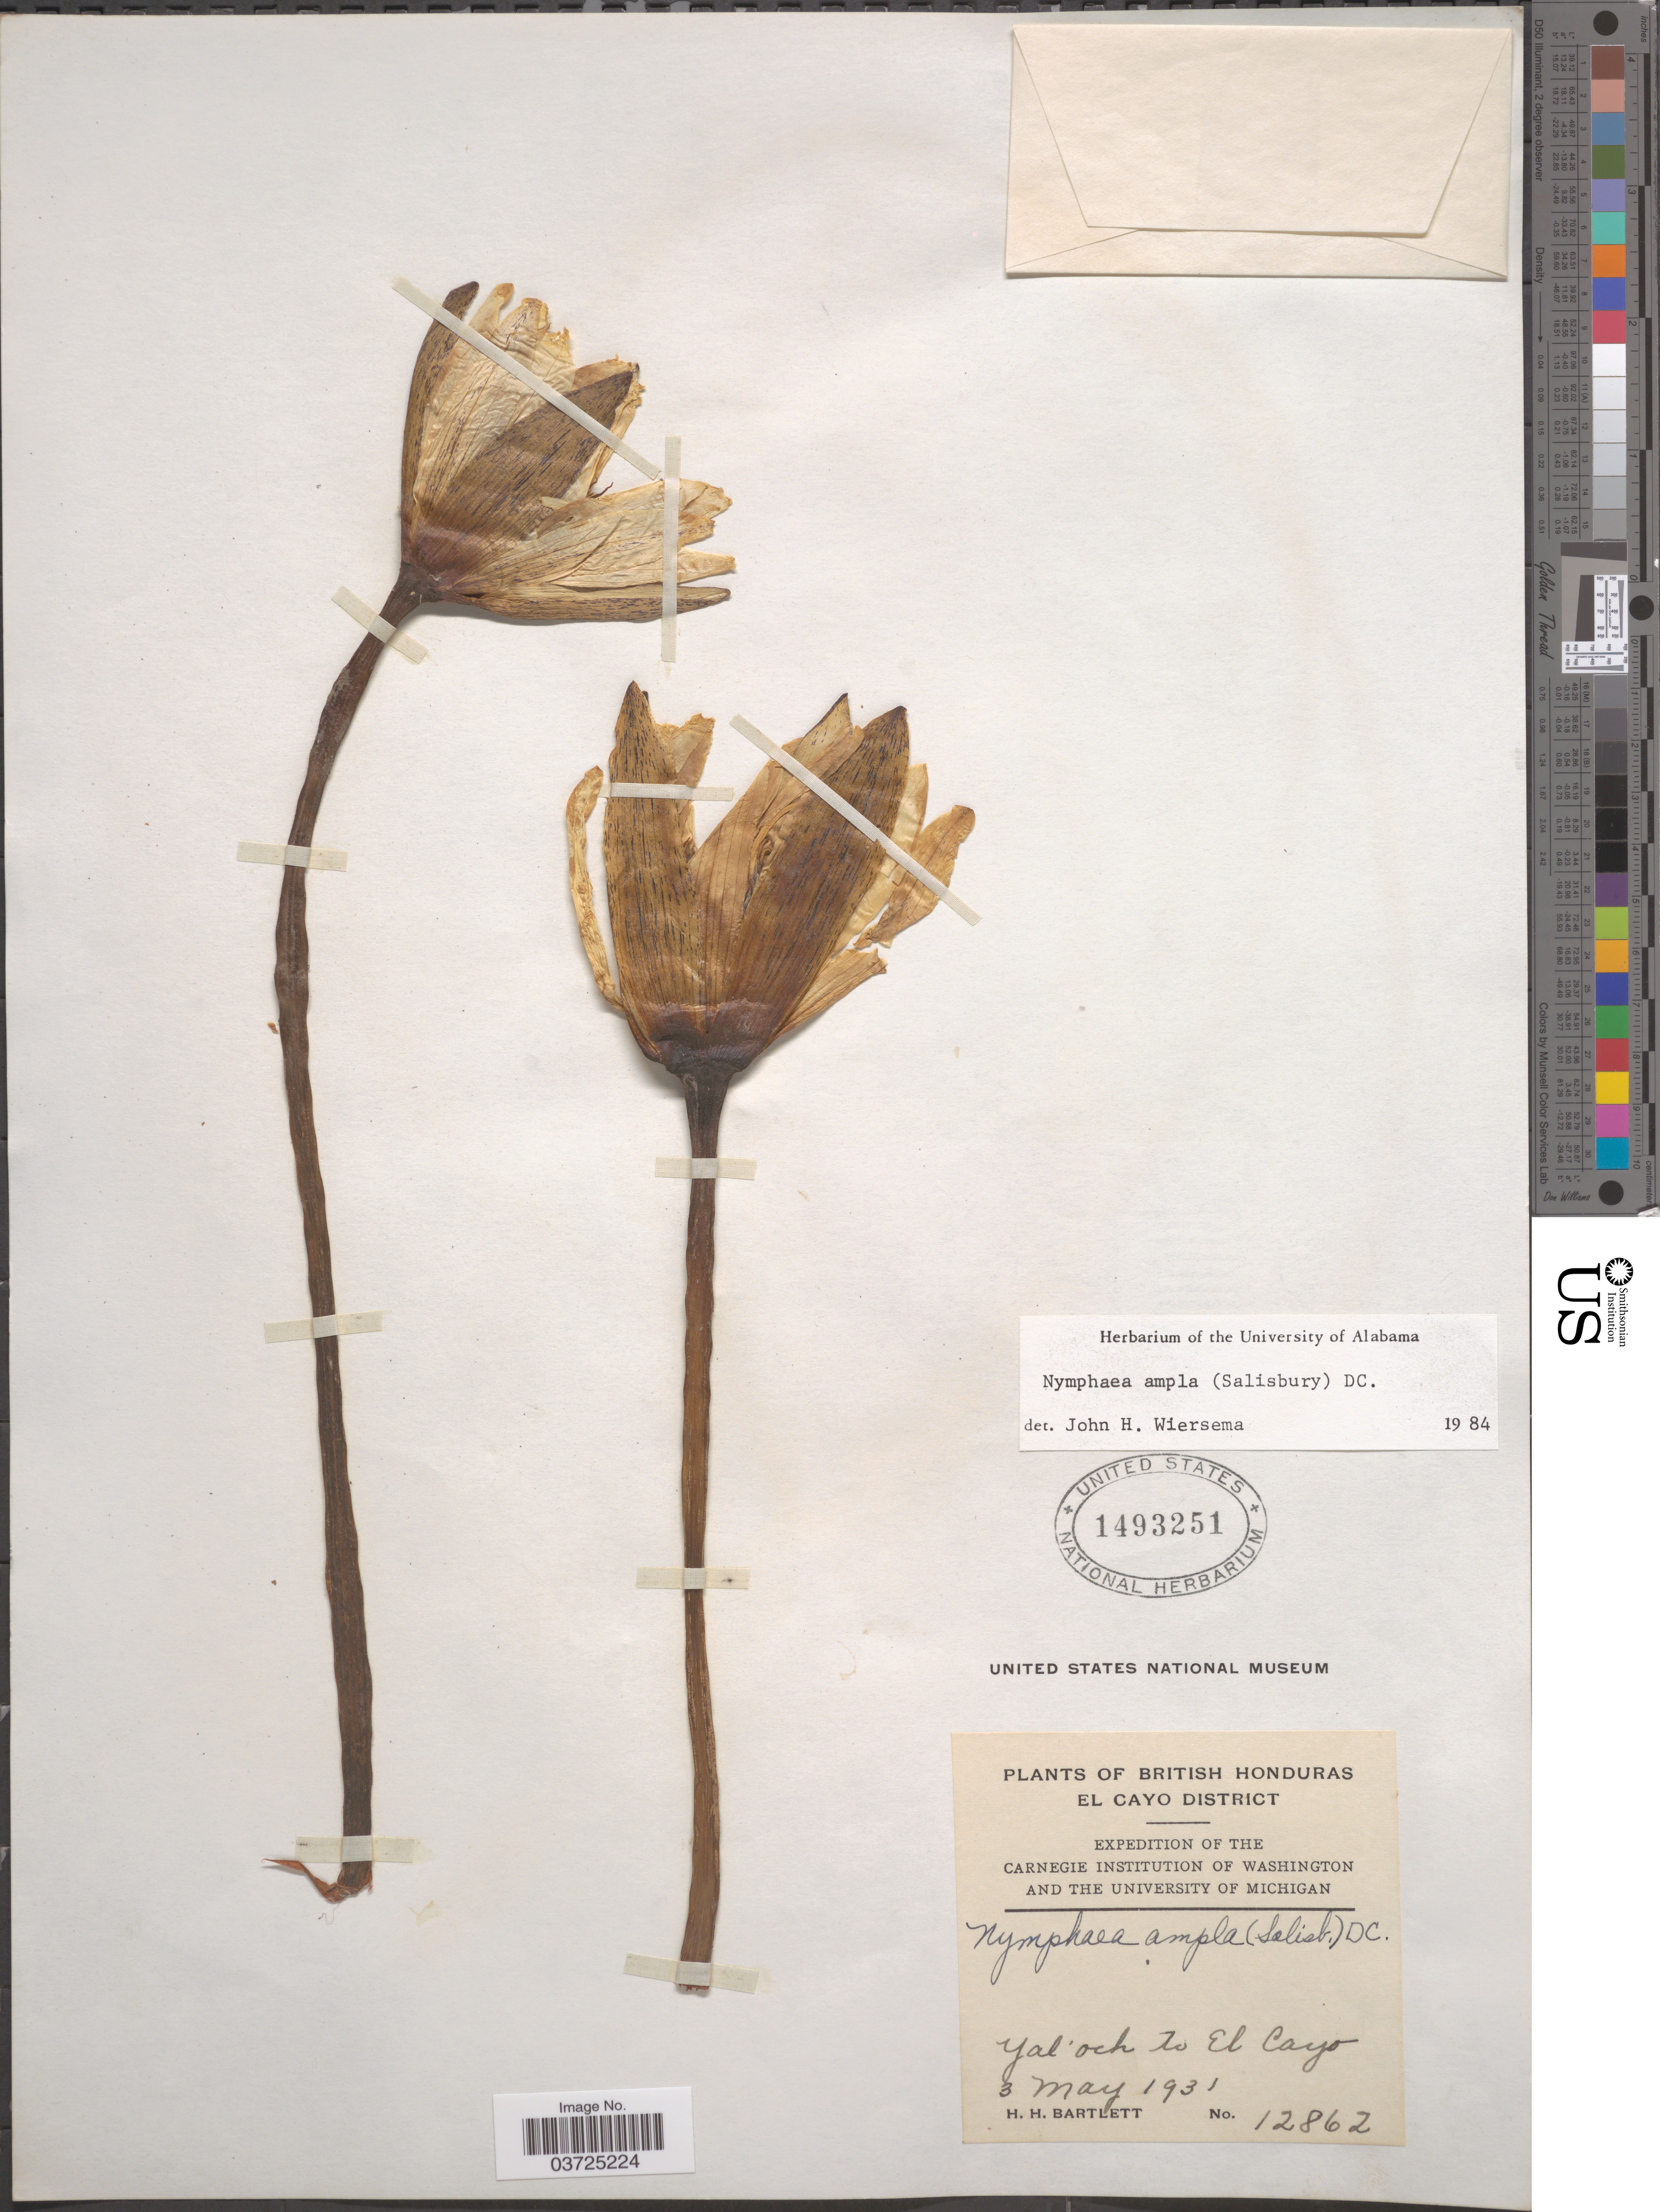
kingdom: Plantae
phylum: Tracheophyta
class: Magnoliopsida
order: Nymphaeales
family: Nymphaeaceae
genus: Nymphaea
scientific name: Nymphaea ampla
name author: (Salisb.) DC.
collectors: H. H. Bartlett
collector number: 12862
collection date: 1931-05-03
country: Belize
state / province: Cayo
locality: British Honduras. El Cayo District. Yal'och to El Cayo.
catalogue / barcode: US 1493251